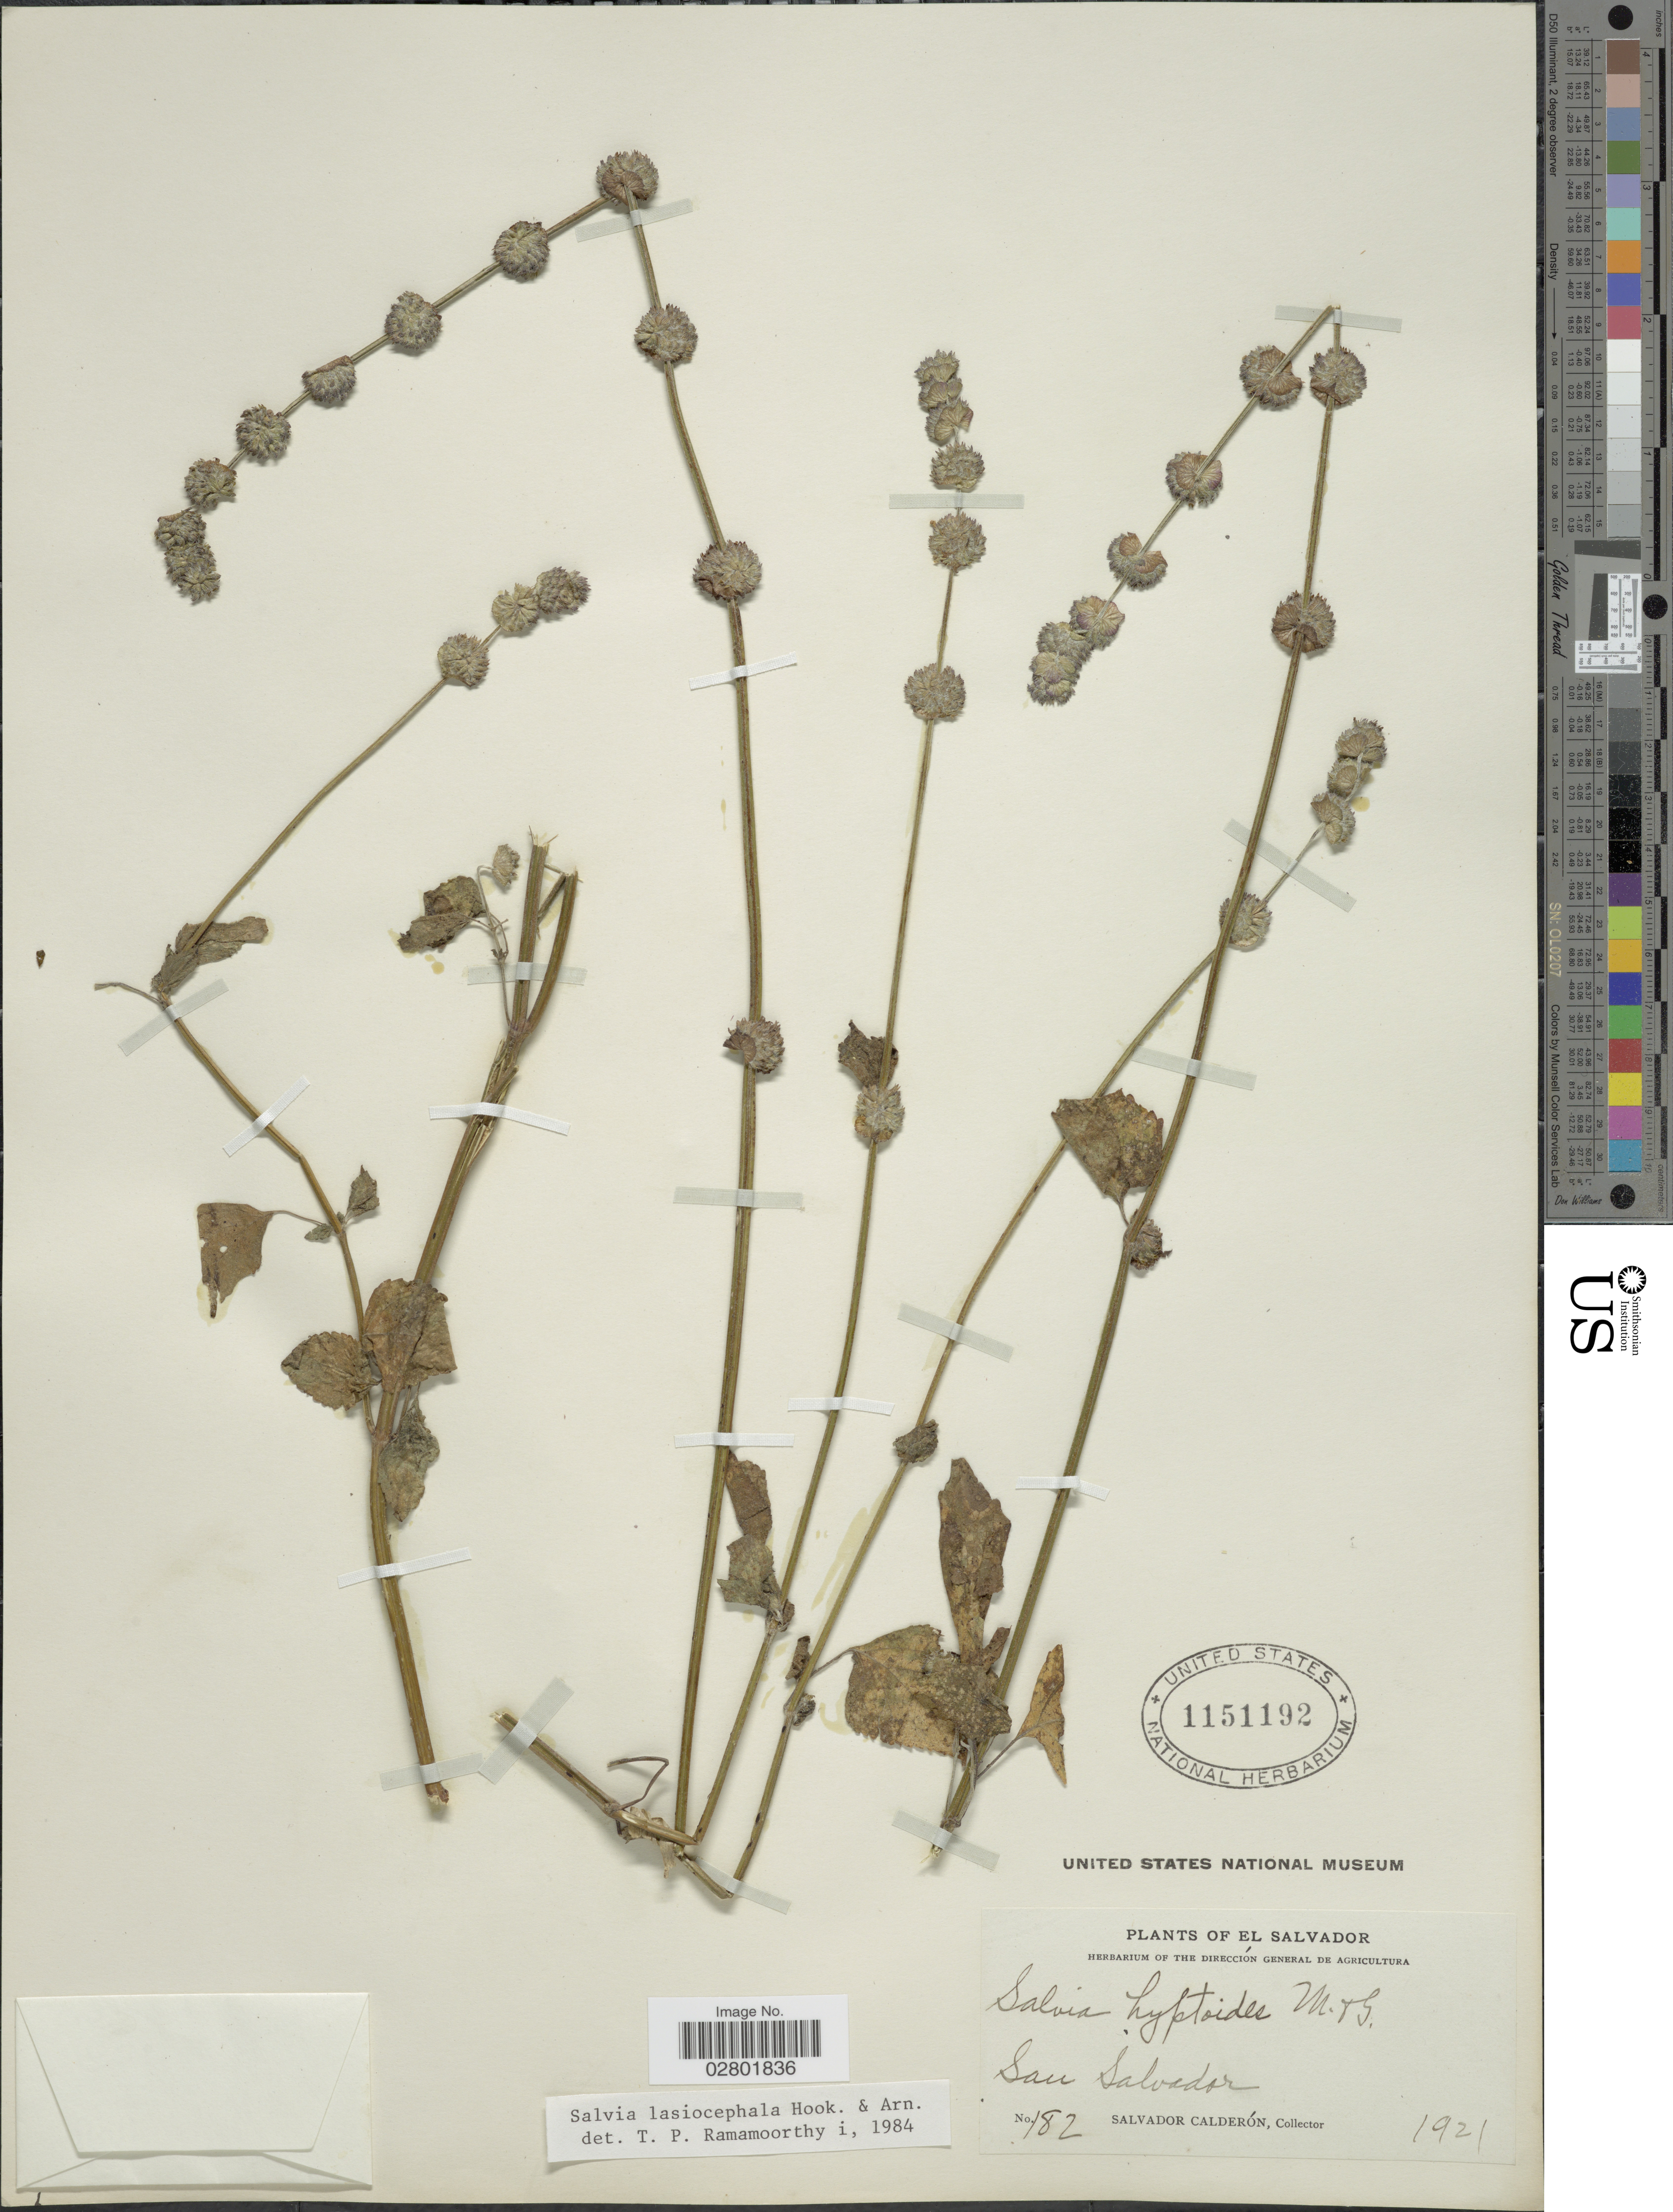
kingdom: Plantae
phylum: Tracheophyta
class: Magnoliopsida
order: Lamiales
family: Lamiaceae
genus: Salvia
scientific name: Salvia lasiocephala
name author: Hook. & Arn.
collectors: S. Calderón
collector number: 182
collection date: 1921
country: El Salvador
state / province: San Salvador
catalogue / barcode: US 1151192